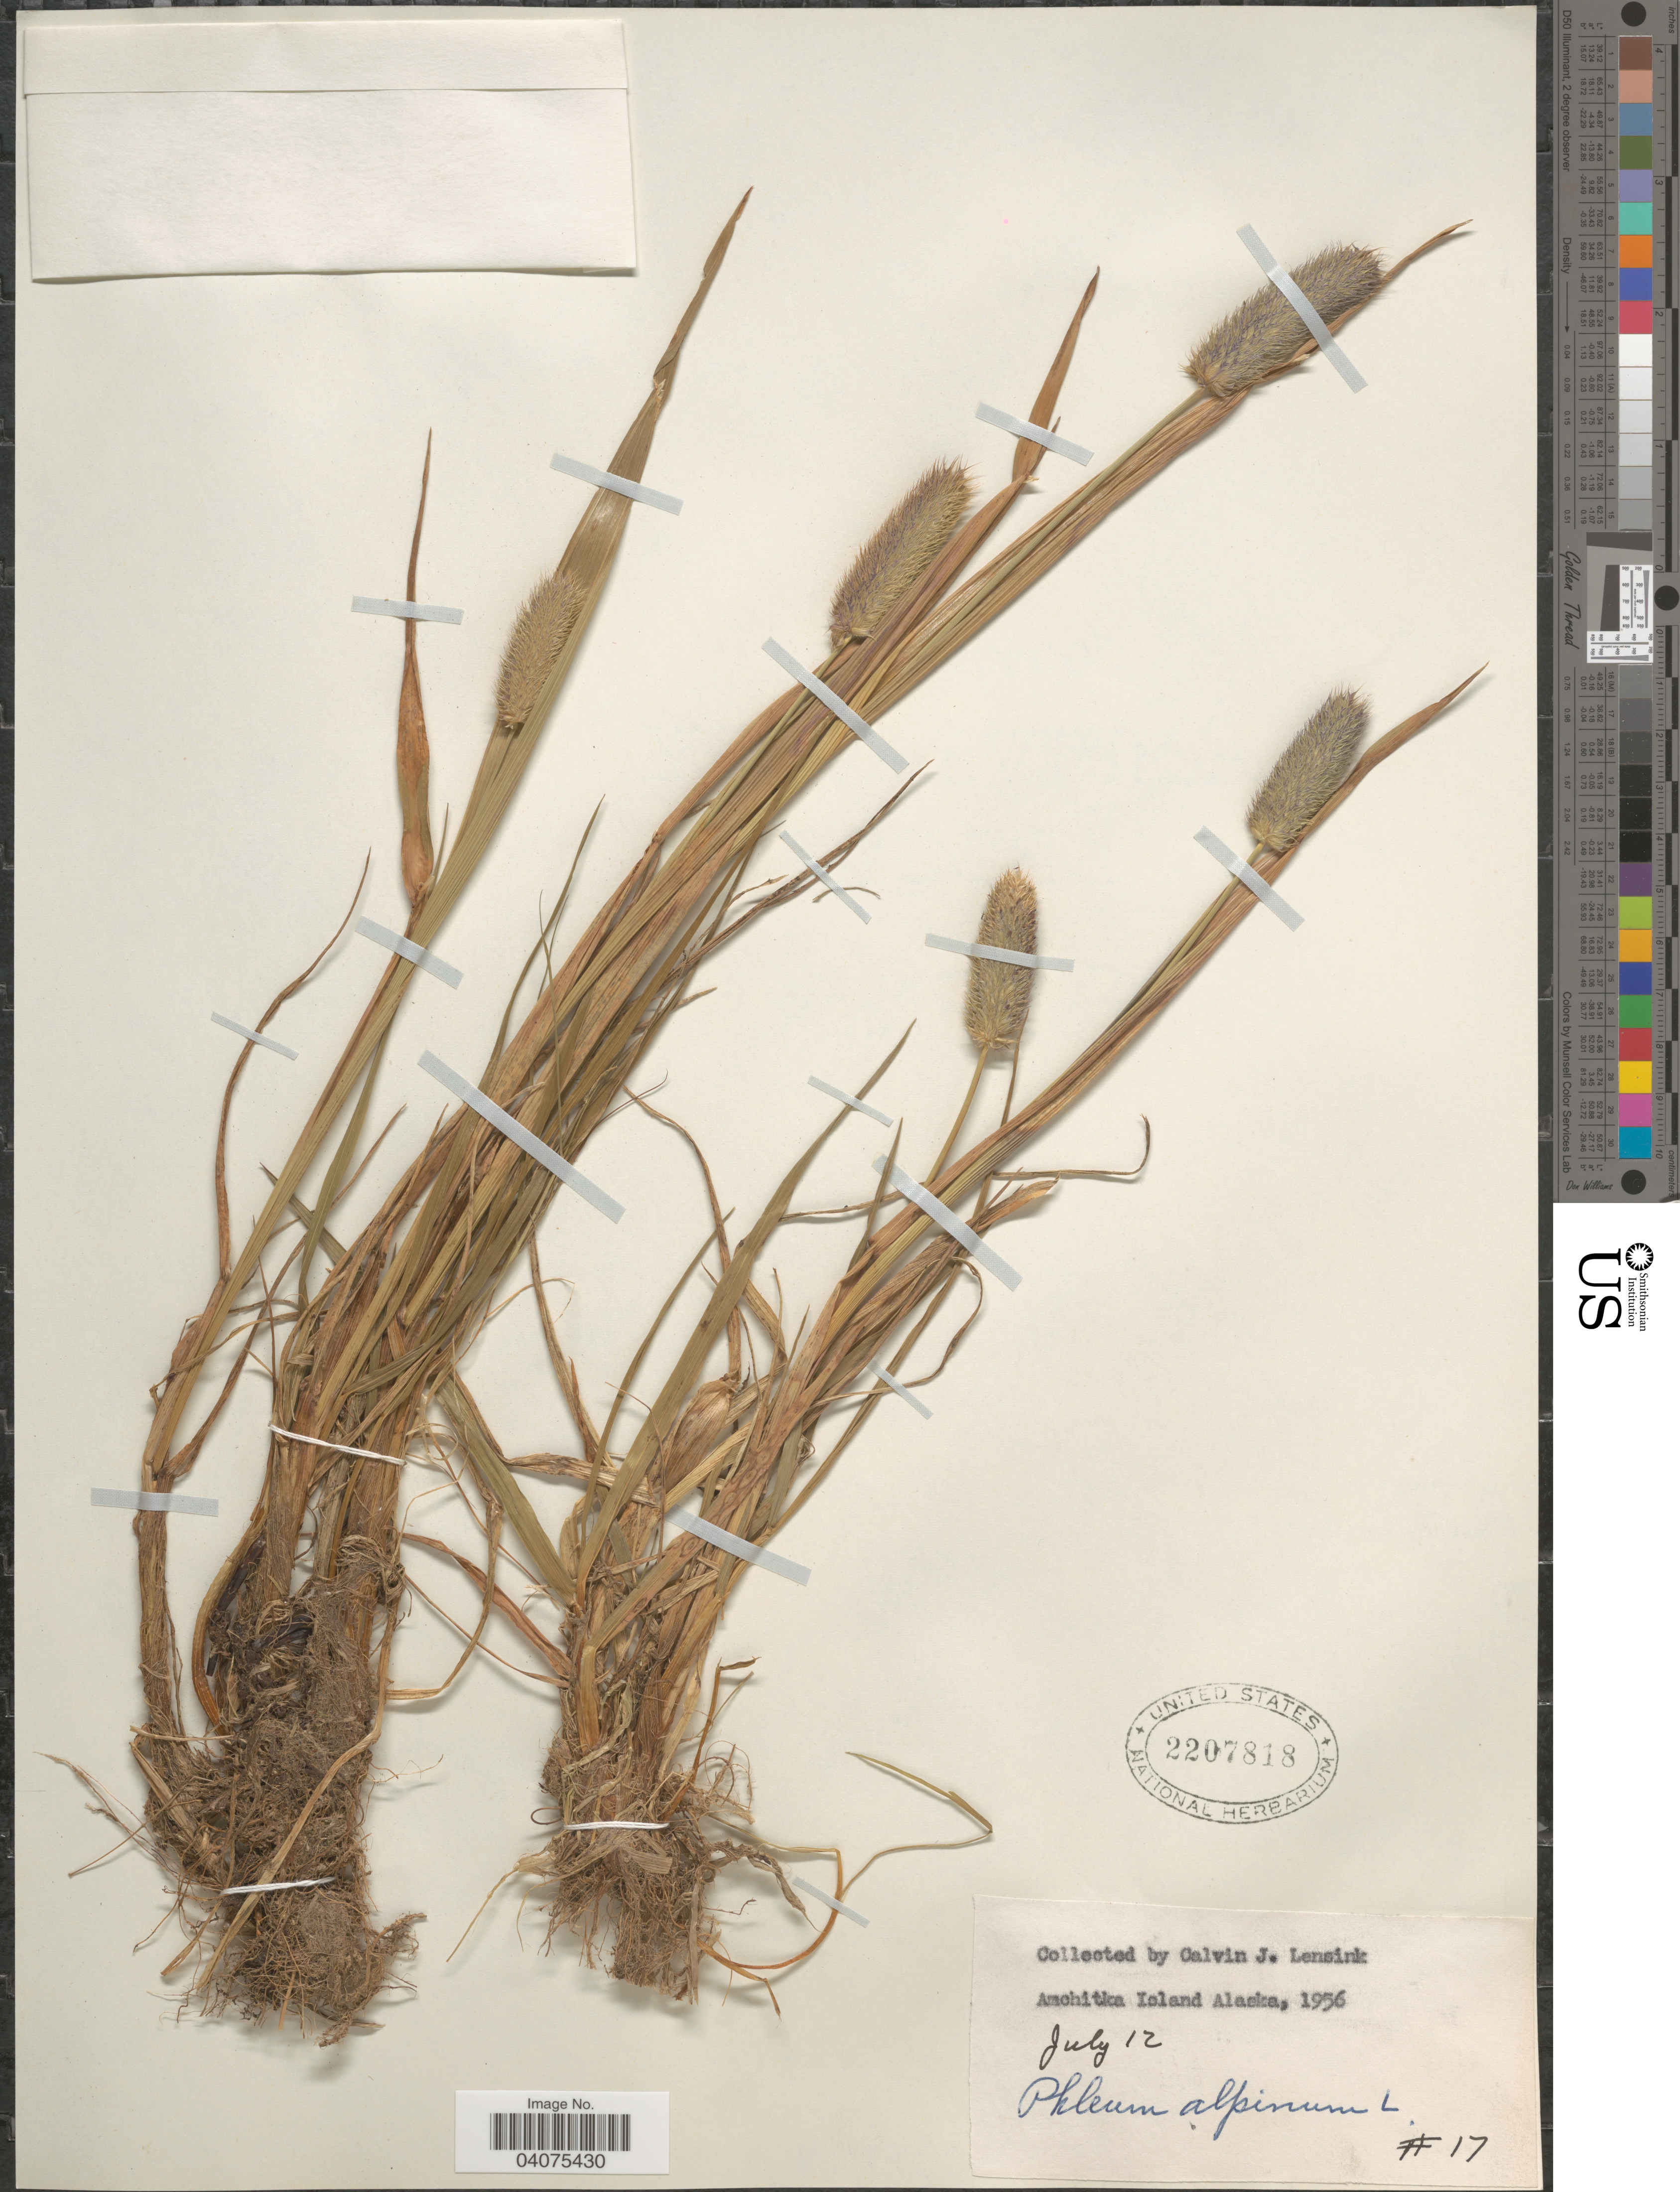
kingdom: Plantae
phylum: Tracheophyta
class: Liliopsida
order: Poales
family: Poaceae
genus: Phleum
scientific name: Phleum alpinum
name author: L.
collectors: C. Lensink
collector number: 17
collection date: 1956-07-12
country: United States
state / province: Alaska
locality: Amchitka Island.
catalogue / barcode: US 2207818